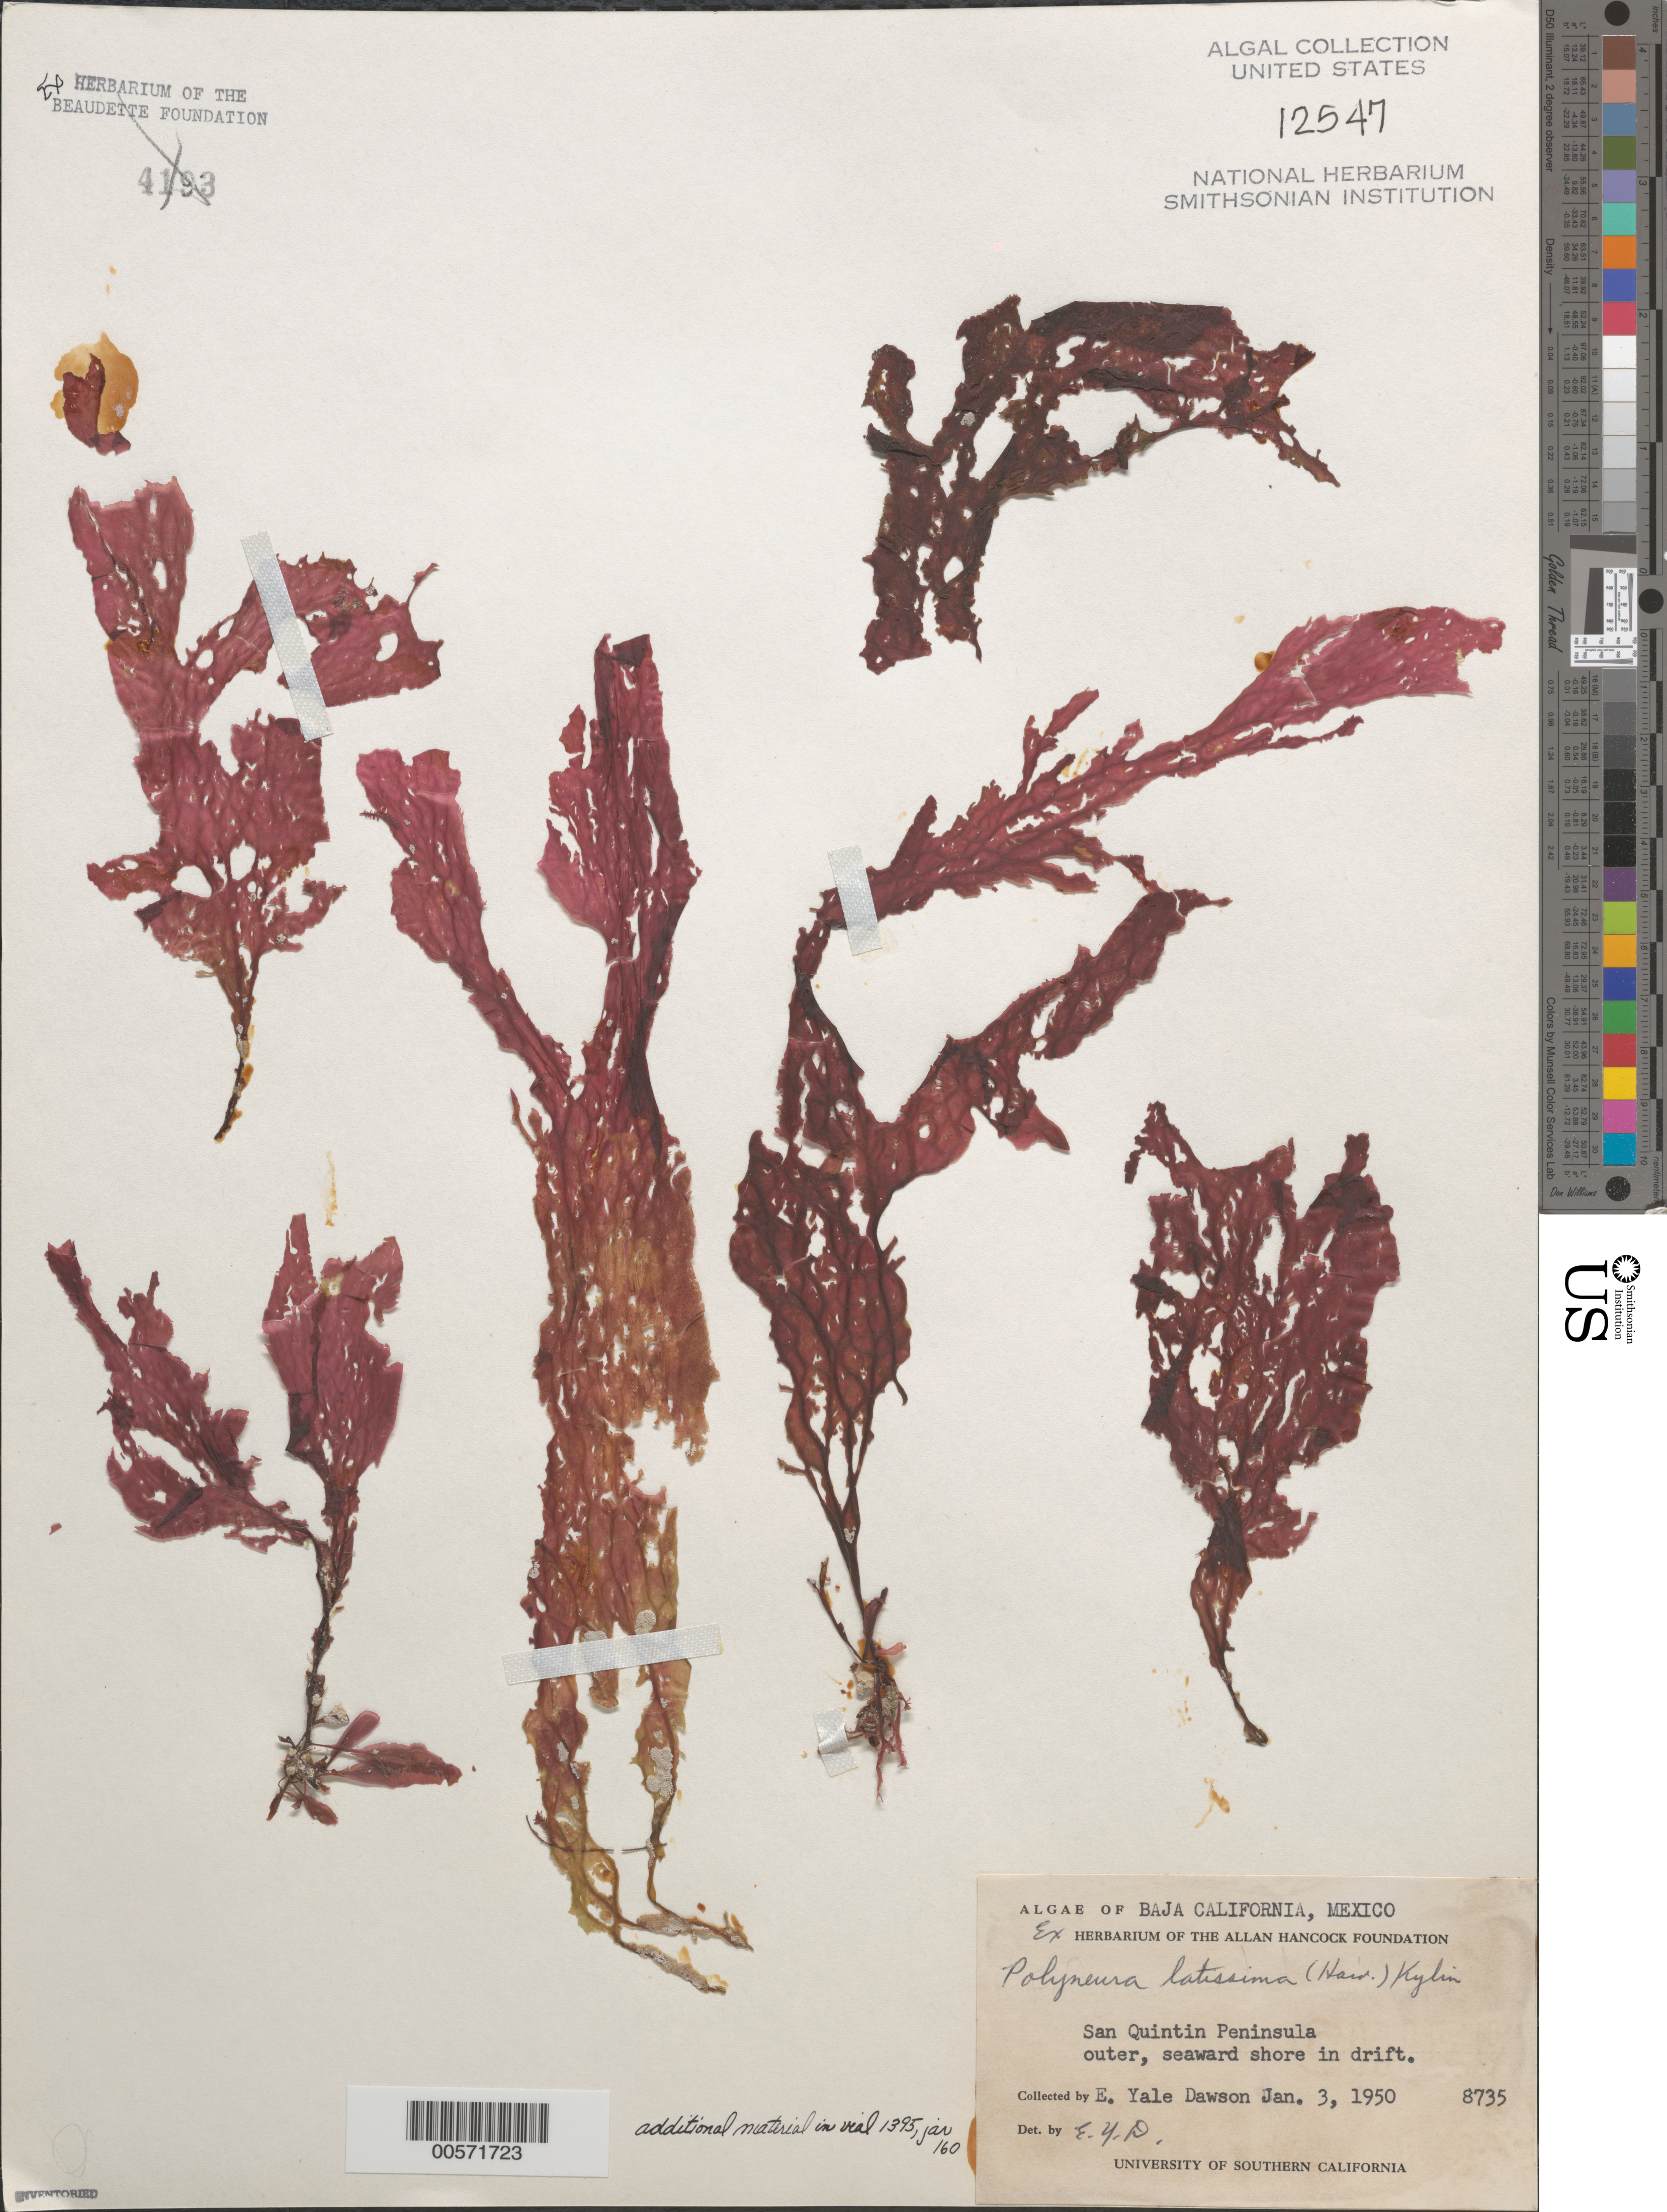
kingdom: Plantae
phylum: Rhodophyta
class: Florideophyceae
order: Ceramiales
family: Delesseriaceae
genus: Polyneura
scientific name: Polyneura latissima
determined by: Dawson, E. Y.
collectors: E. Y. Dawson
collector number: EYD 8735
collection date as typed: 03 Jan 1950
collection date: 1950-01-03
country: Mexico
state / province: Baja California Norte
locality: San Quintin Peninsula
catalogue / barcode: US 12547